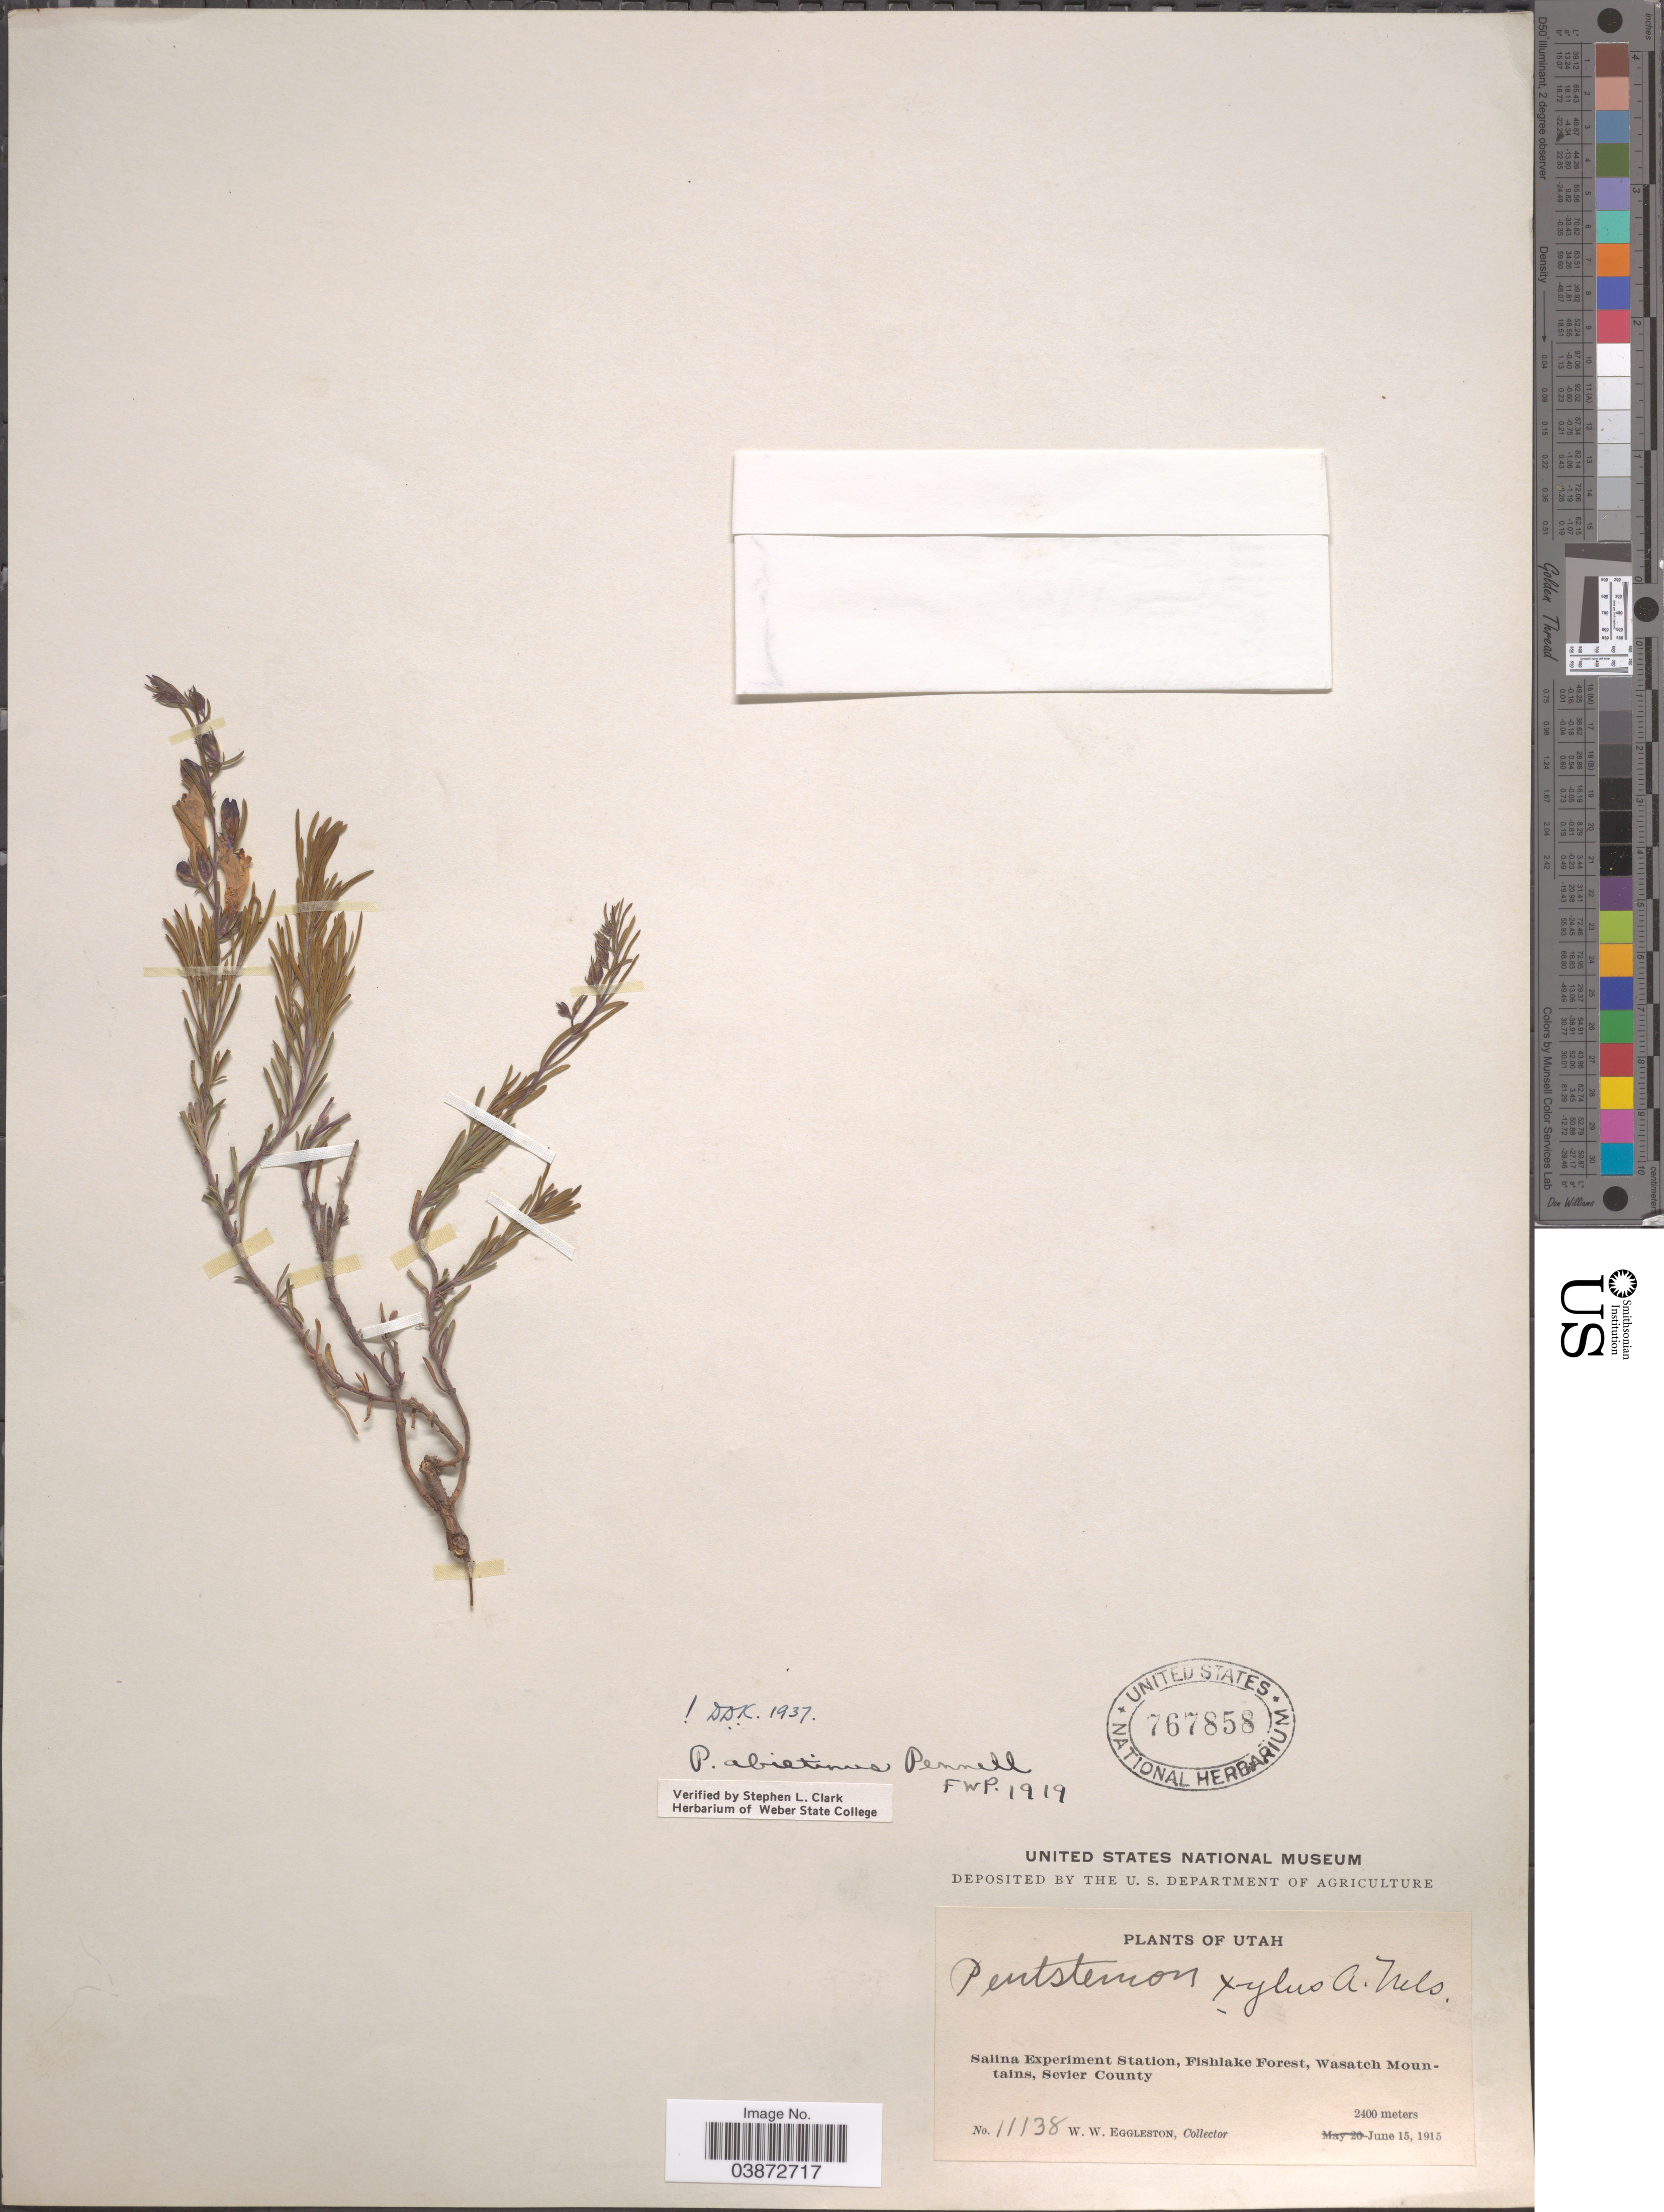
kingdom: Plantae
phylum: Tracheophyta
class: Magnoliopsida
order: Lamiales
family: Plantaginaceae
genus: Penstemon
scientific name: Penstemon abietinus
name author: Pennell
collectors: W. W. Eggleston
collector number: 11138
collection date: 1915-06-15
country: United States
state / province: Utah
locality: Salina Experiment Station, Fishlake Forest, Wasatch Mountains, Sevier County.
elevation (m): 2400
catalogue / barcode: US 767858